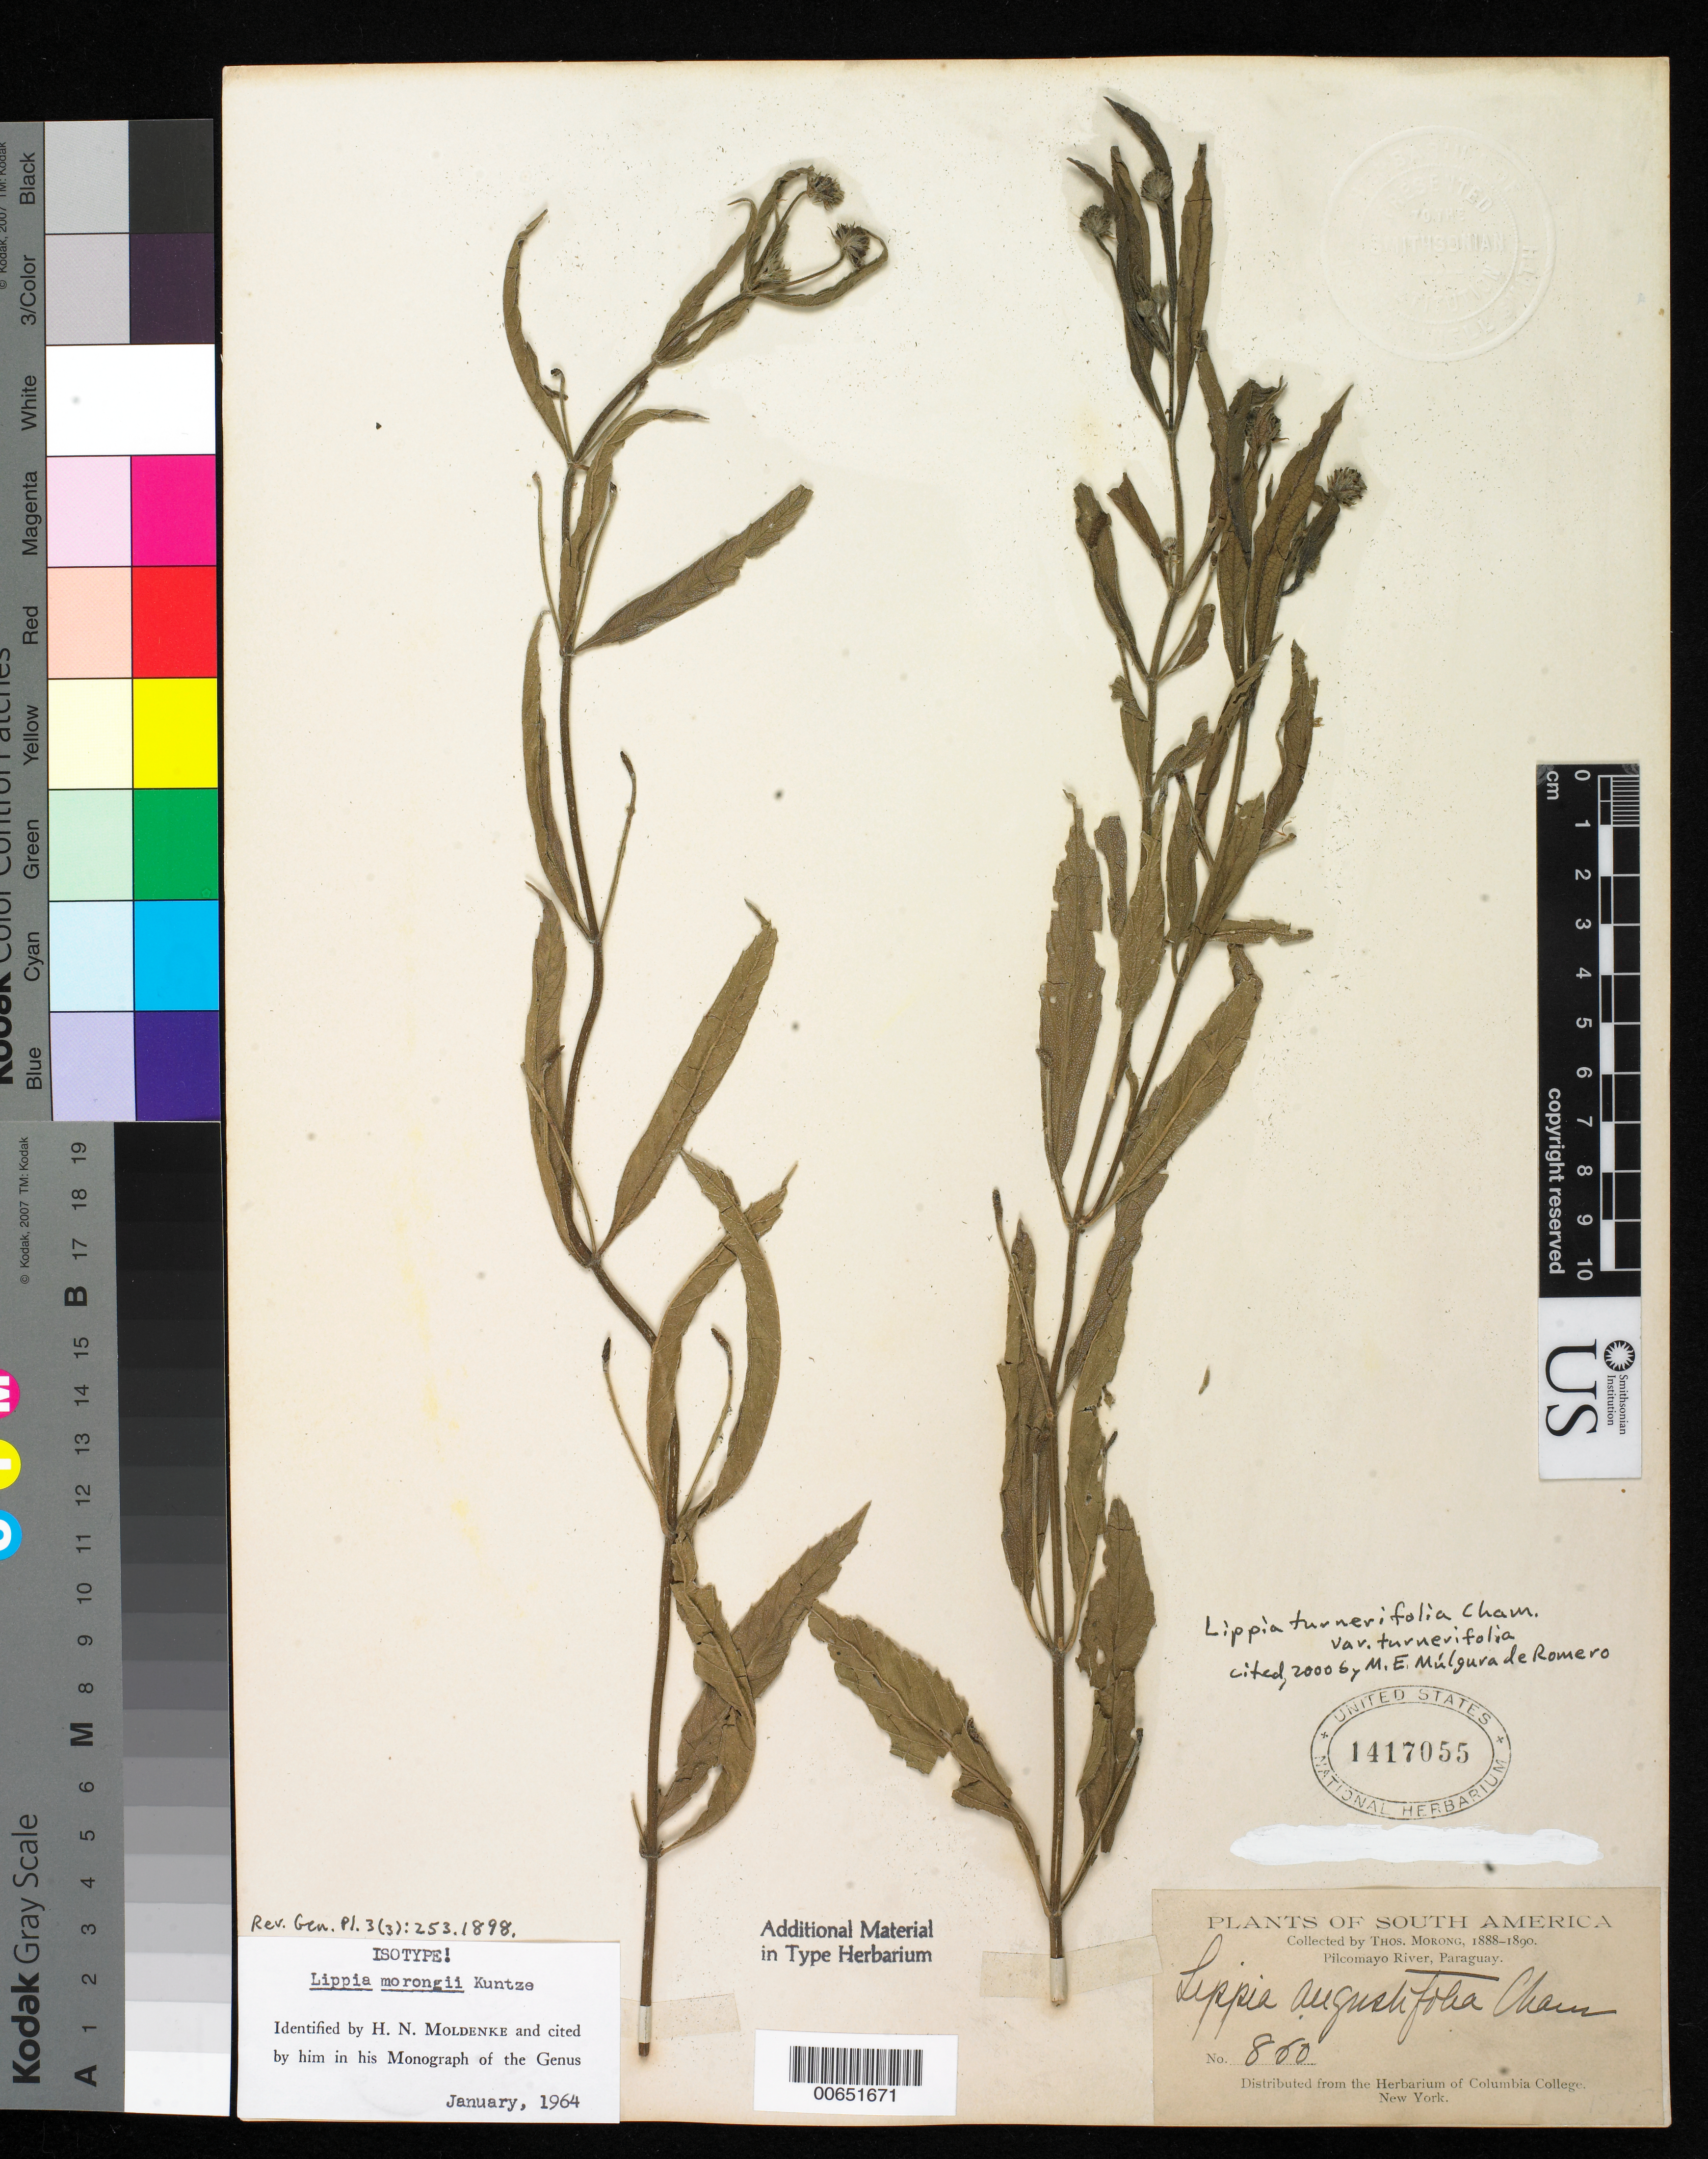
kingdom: Plantae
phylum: Tracheophyta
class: Magnoliopsida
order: Lamiales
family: Verbenaceae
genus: Lippia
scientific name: Lippia morongii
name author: Kuntze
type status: Isotype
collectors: T. Morong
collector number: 860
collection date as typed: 1888 to -- --- 1890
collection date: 1888/1890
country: Paraguay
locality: Pilcomayo River.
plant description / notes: Specimen ex John Donnell smith herbarium.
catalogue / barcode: US 1417055